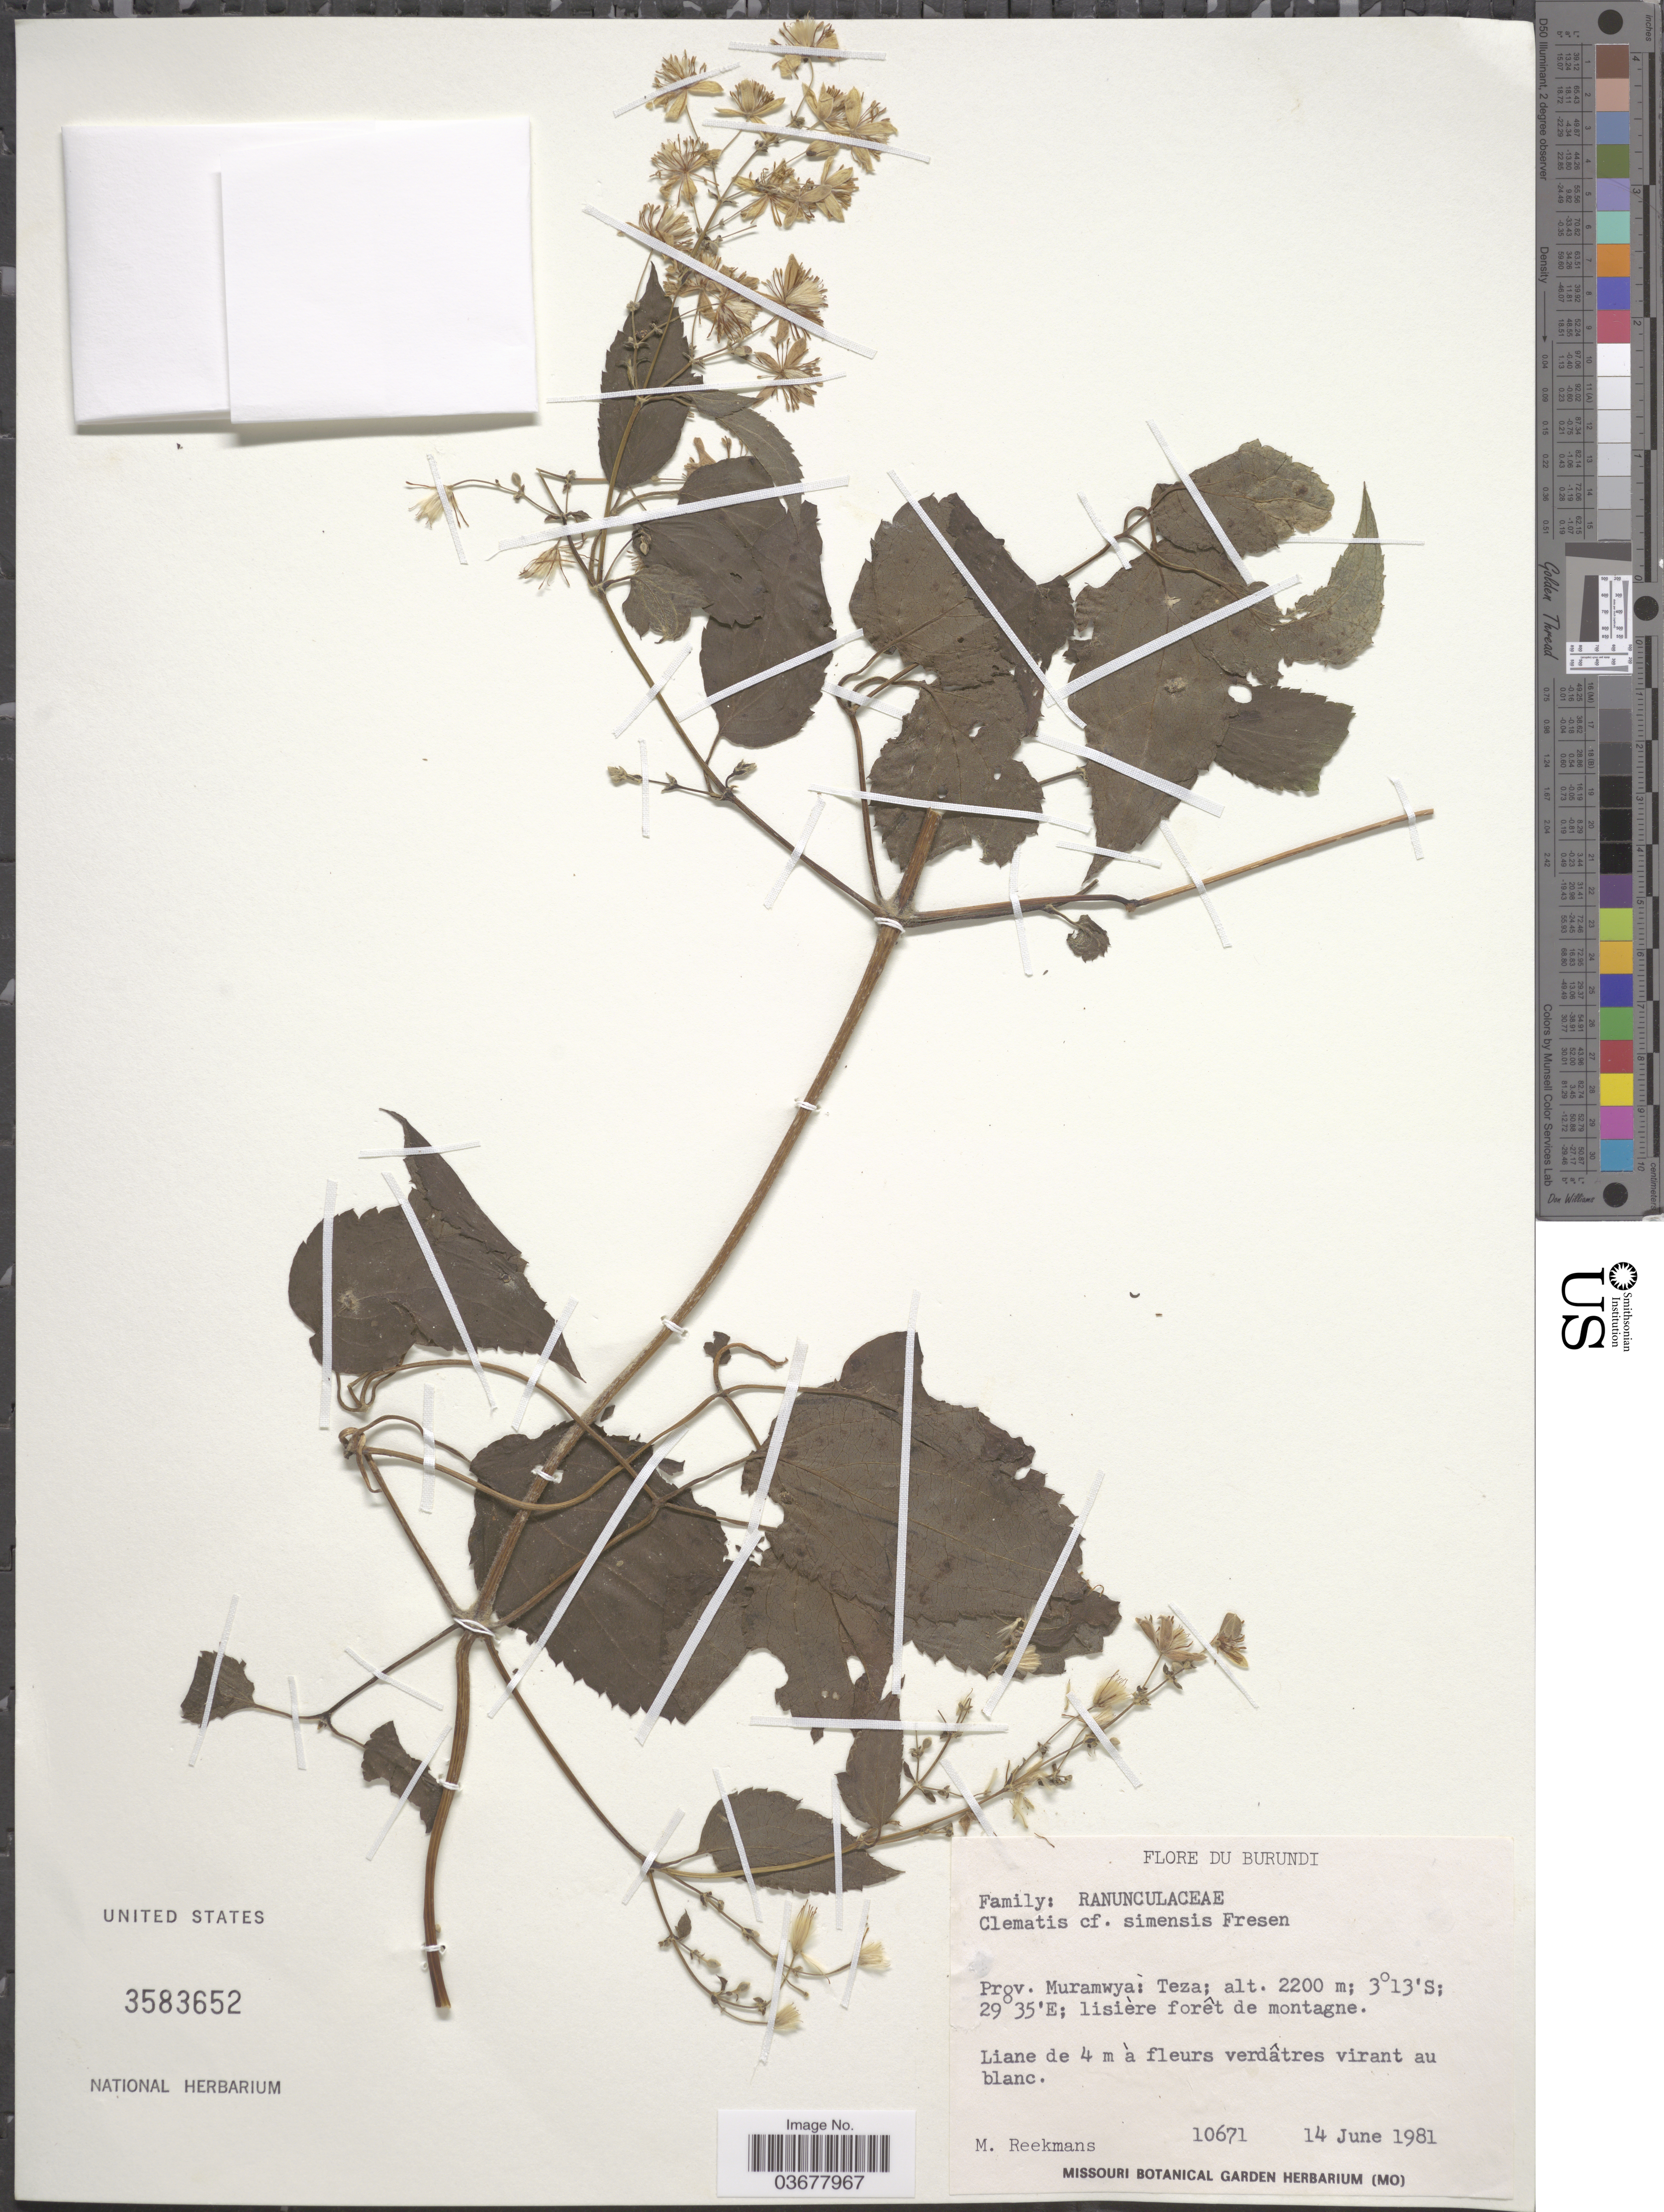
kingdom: Plantae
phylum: Tracheophyta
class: Magnoliopsida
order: Ranunculales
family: Ranunculaceae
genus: Clematis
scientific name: Clematis simensis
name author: Fresen.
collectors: M. Reekmans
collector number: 10671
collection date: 1981-06-14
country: Burundi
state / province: Muramvya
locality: Teza. lisière forêt de montagne.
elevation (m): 2200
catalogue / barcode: US 3583652